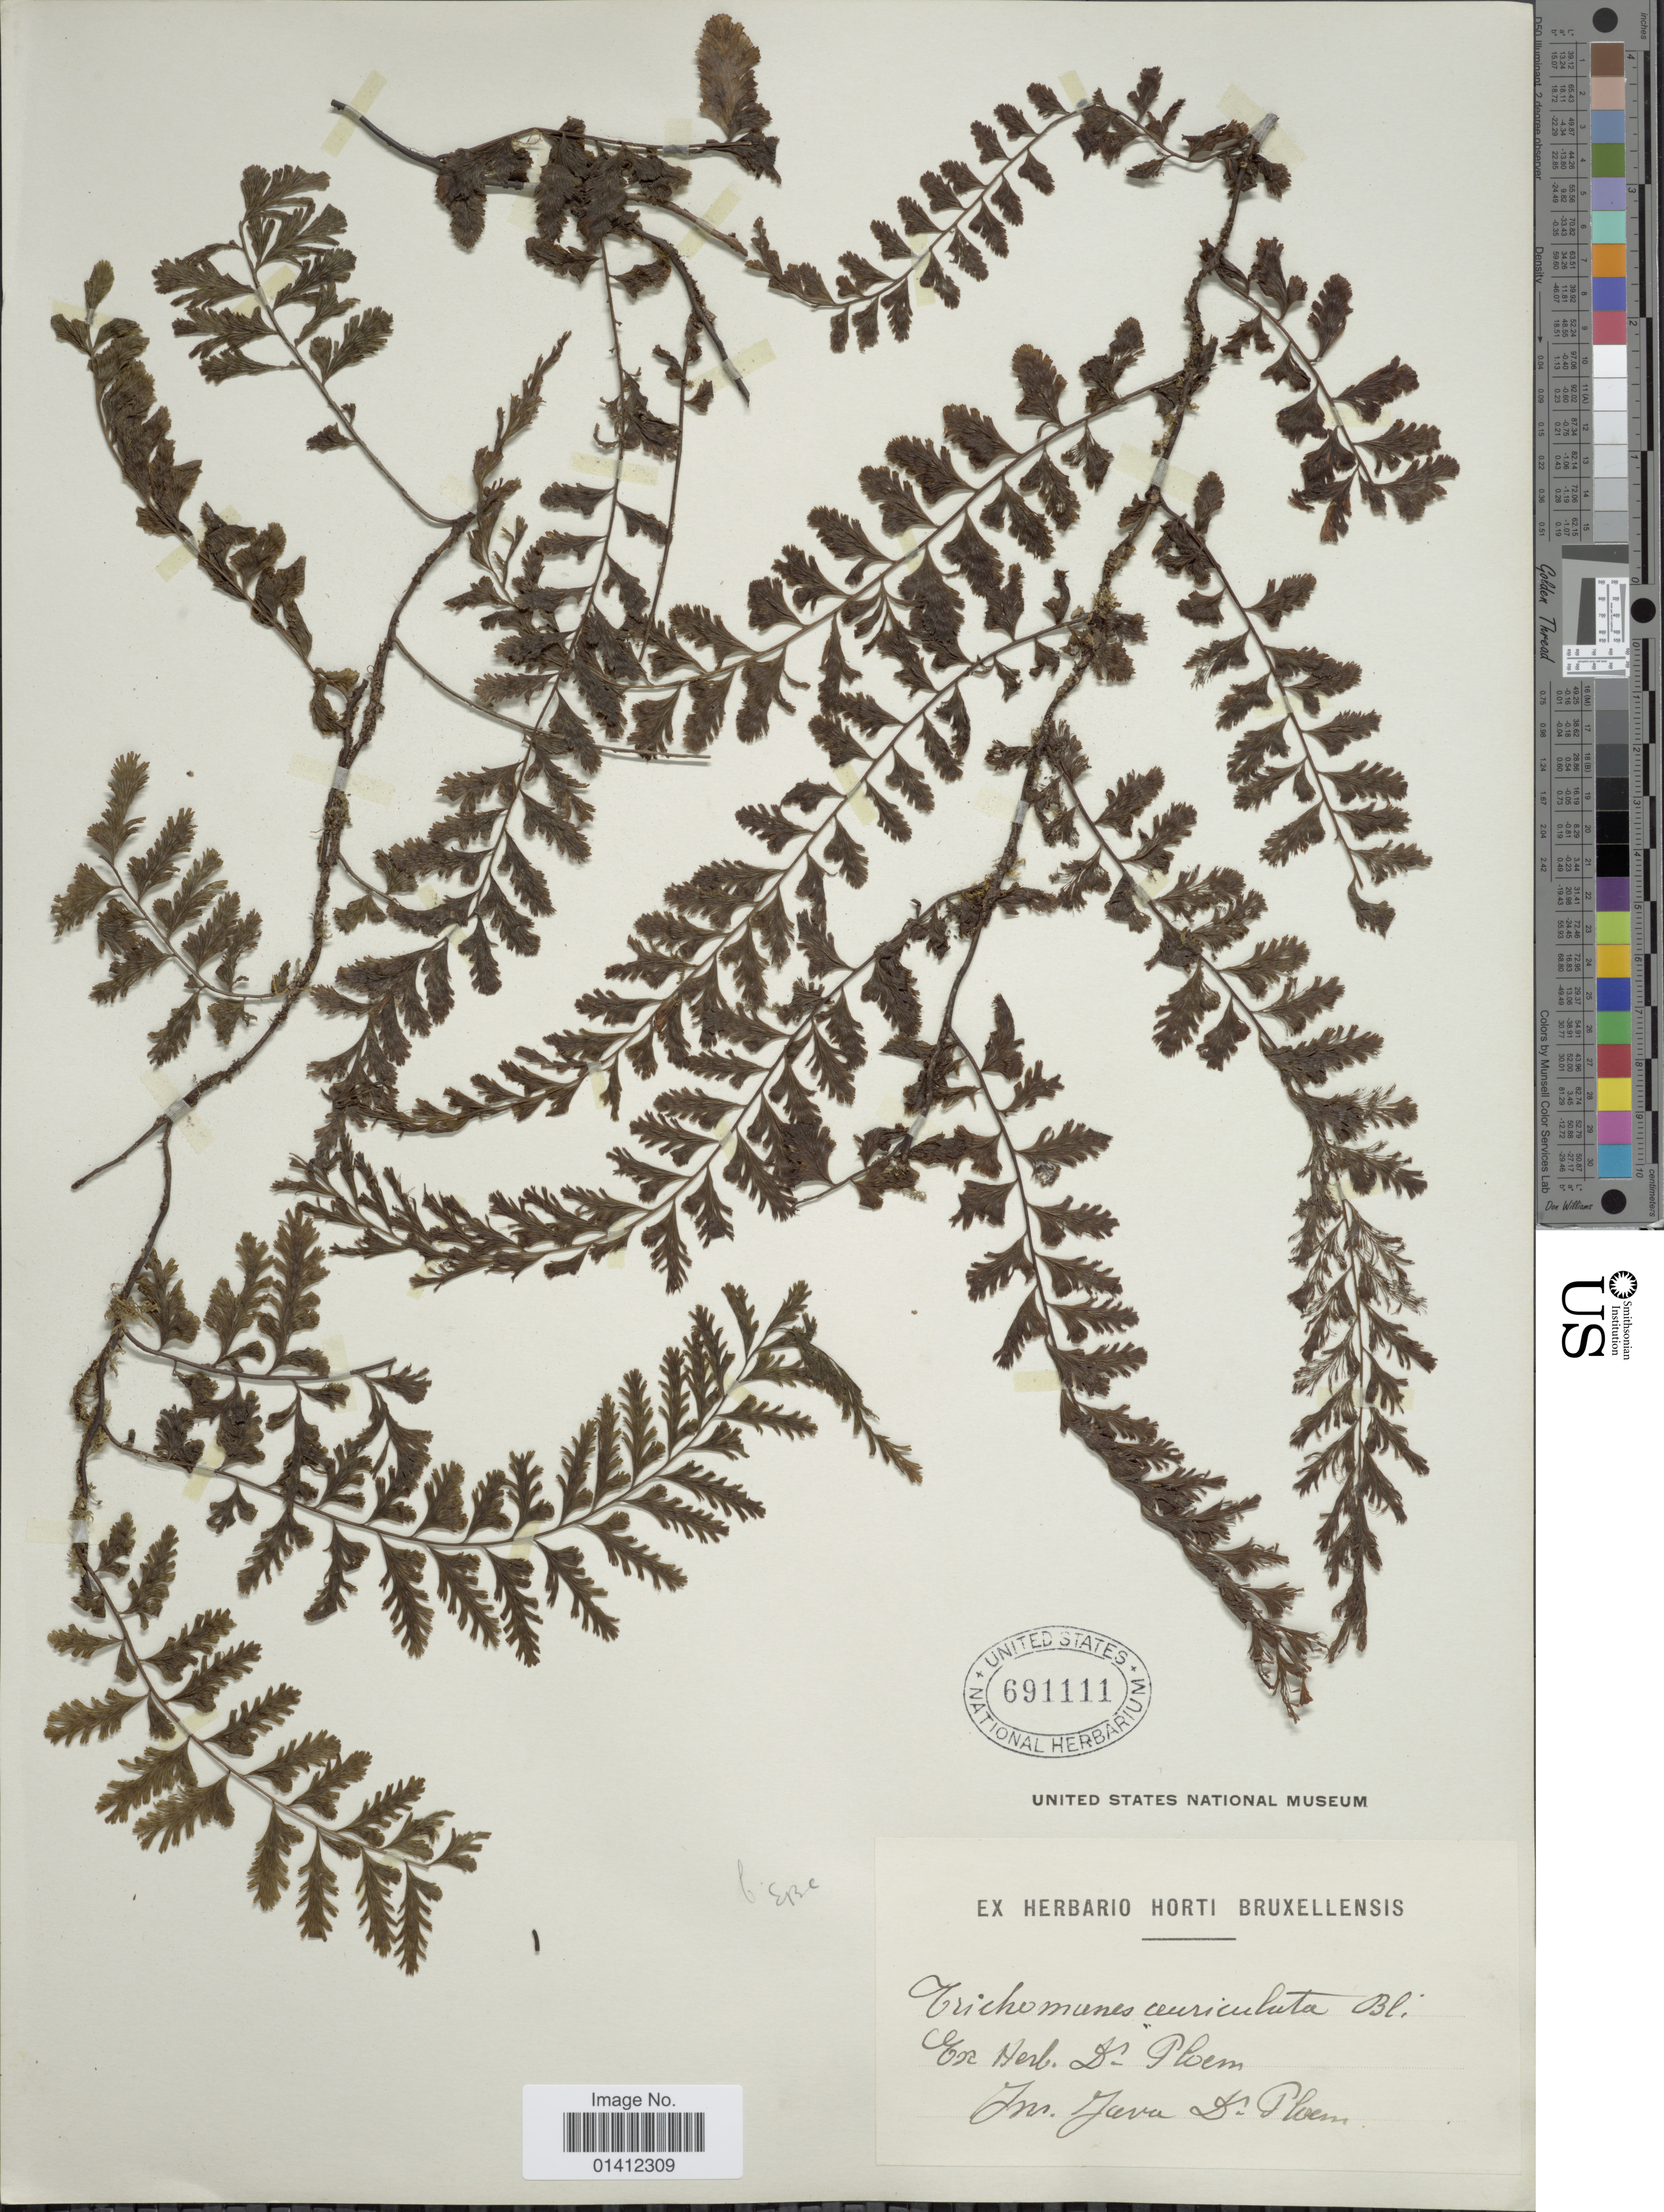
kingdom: Plantae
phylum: Tracheophyta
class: Polypodiopsida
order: Hymenophyllales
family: Hymenophyllaceae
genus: Vandenboschia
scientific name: Vandenboschia auriculata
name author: (Blume) Copel.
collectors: -. Ploem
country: Indonesia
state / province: Java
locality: Ind. Java [interpreted]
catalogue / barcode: US 691111